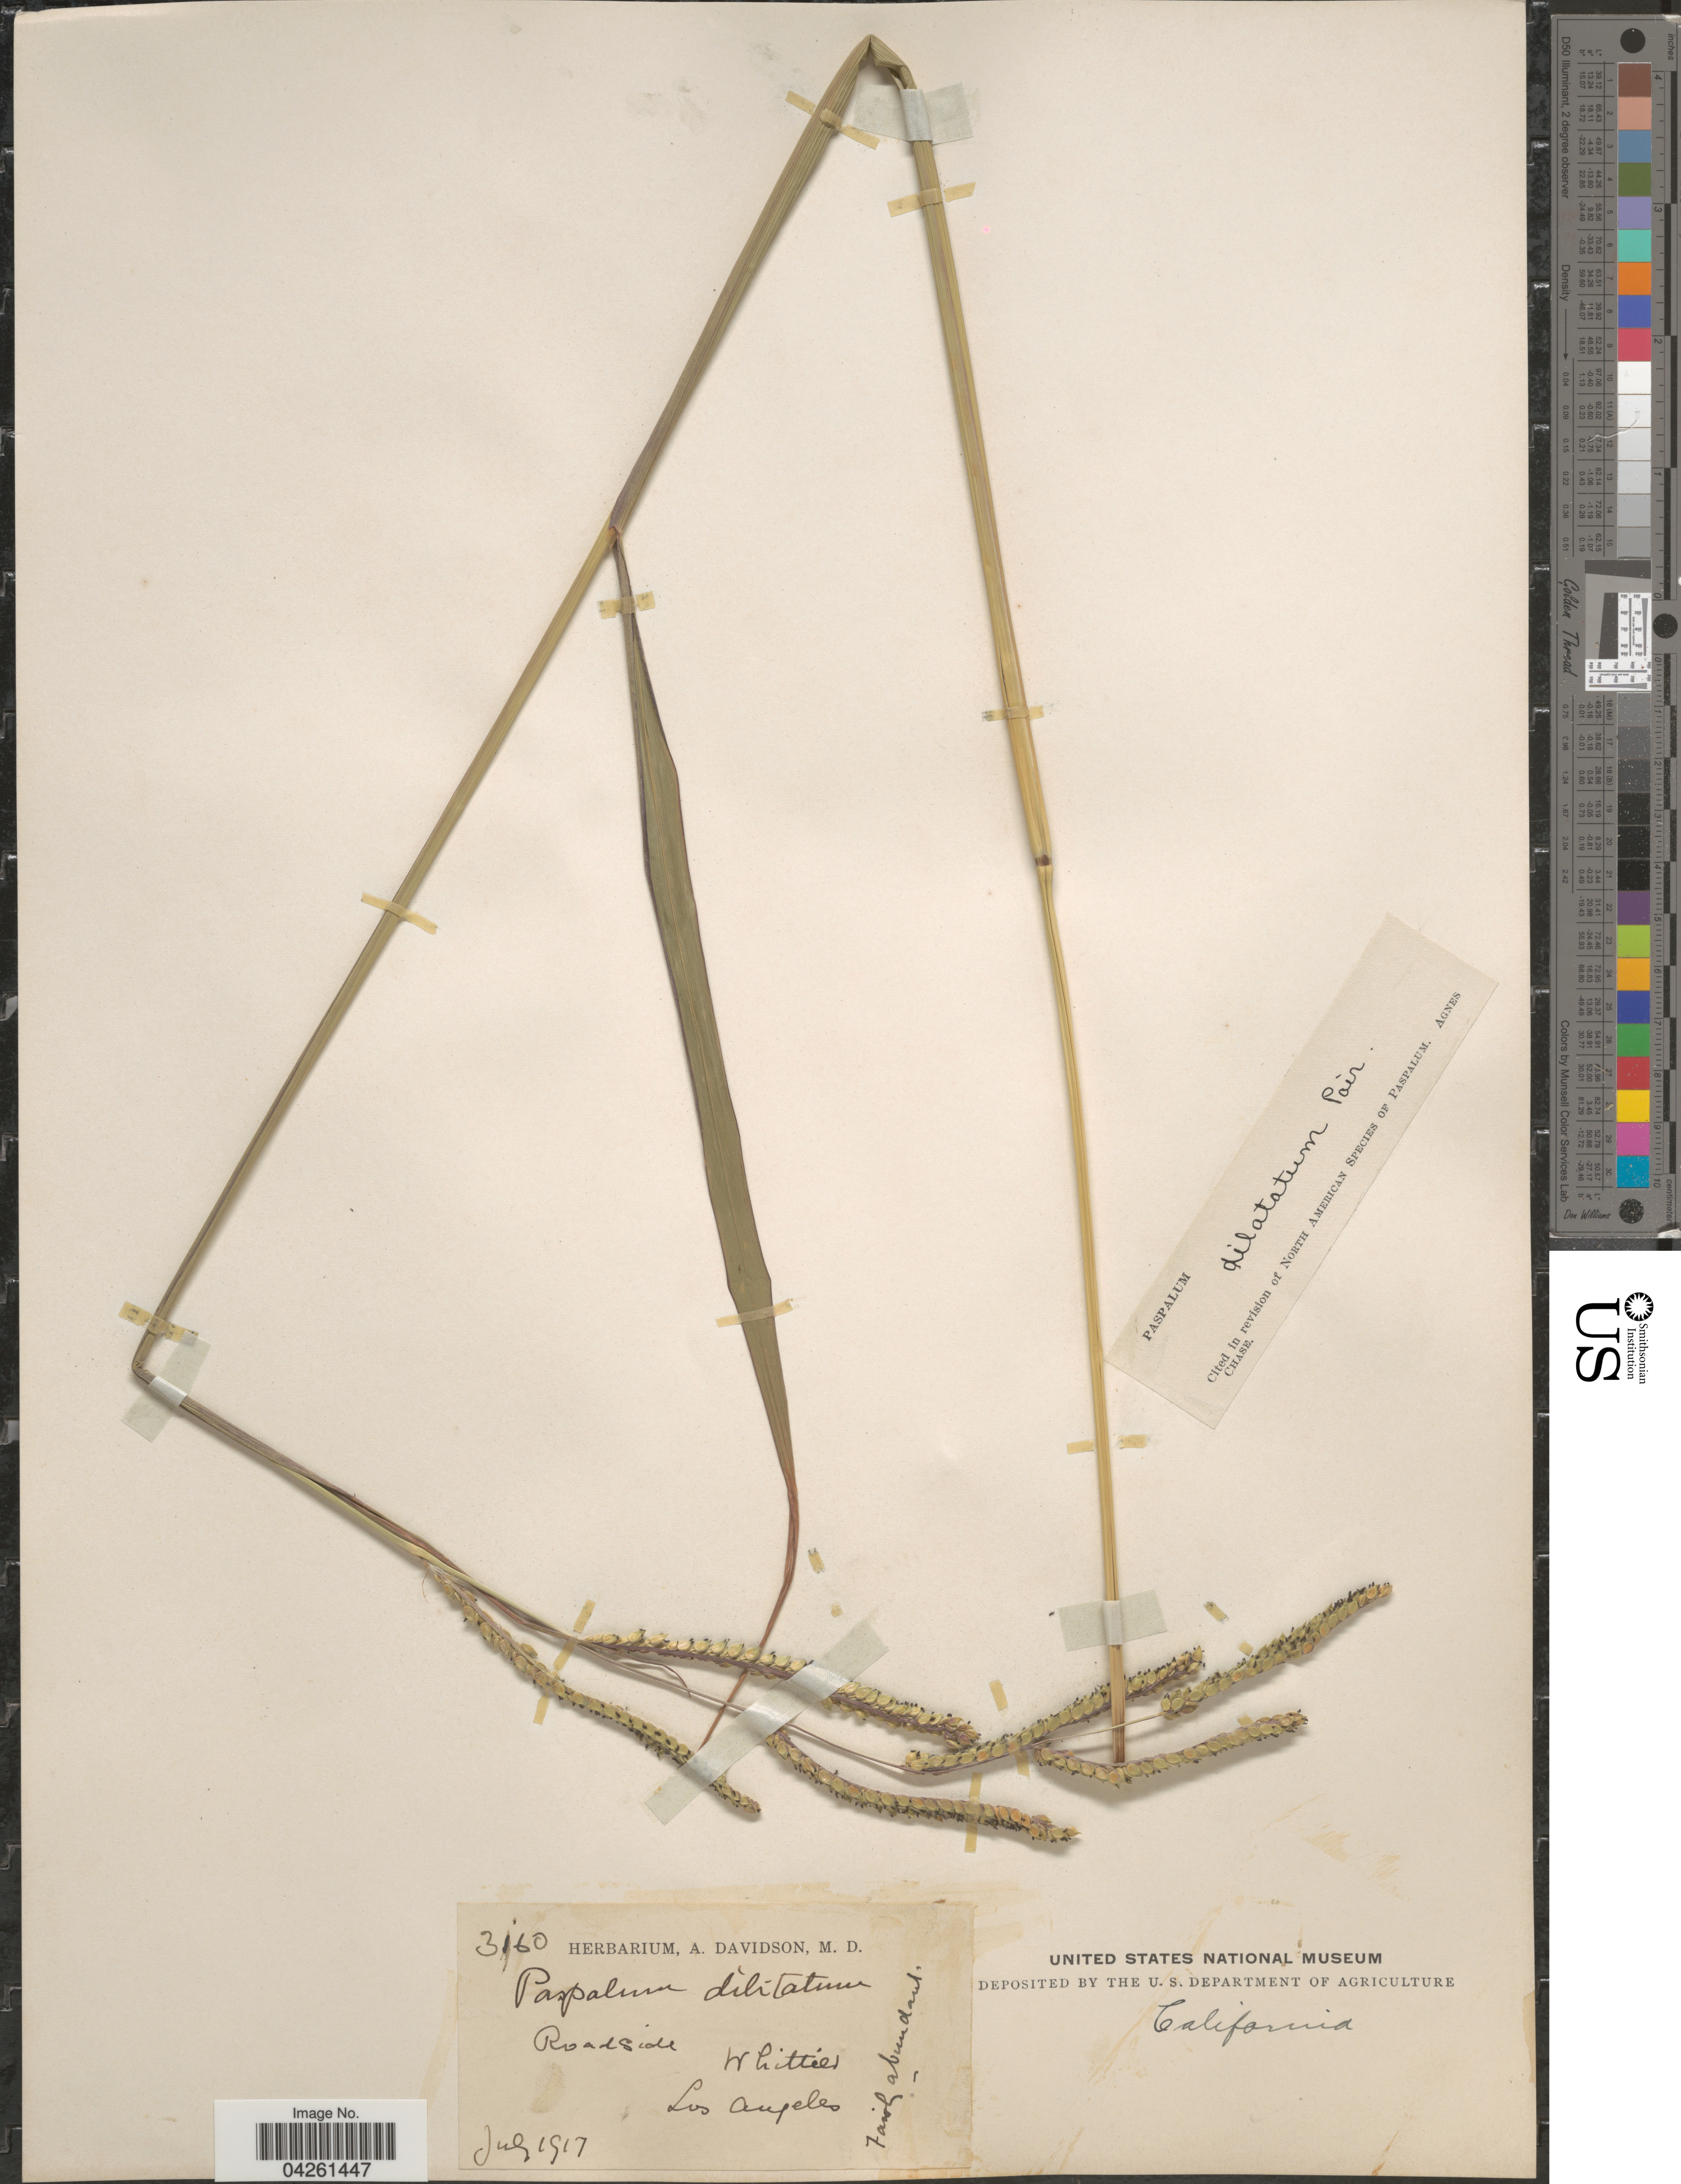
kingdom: Plantae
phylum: Tracheophyta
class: Liliopsida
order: Poales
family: Poaceae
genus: Paspalum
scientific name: Paspalum dilatatum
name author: Poir.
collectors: ex herb. A. Davidson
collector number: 3160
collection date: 1917-07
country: United States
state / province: California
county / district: Los Angeles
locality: Roadside. Whittier. Los Angeles.